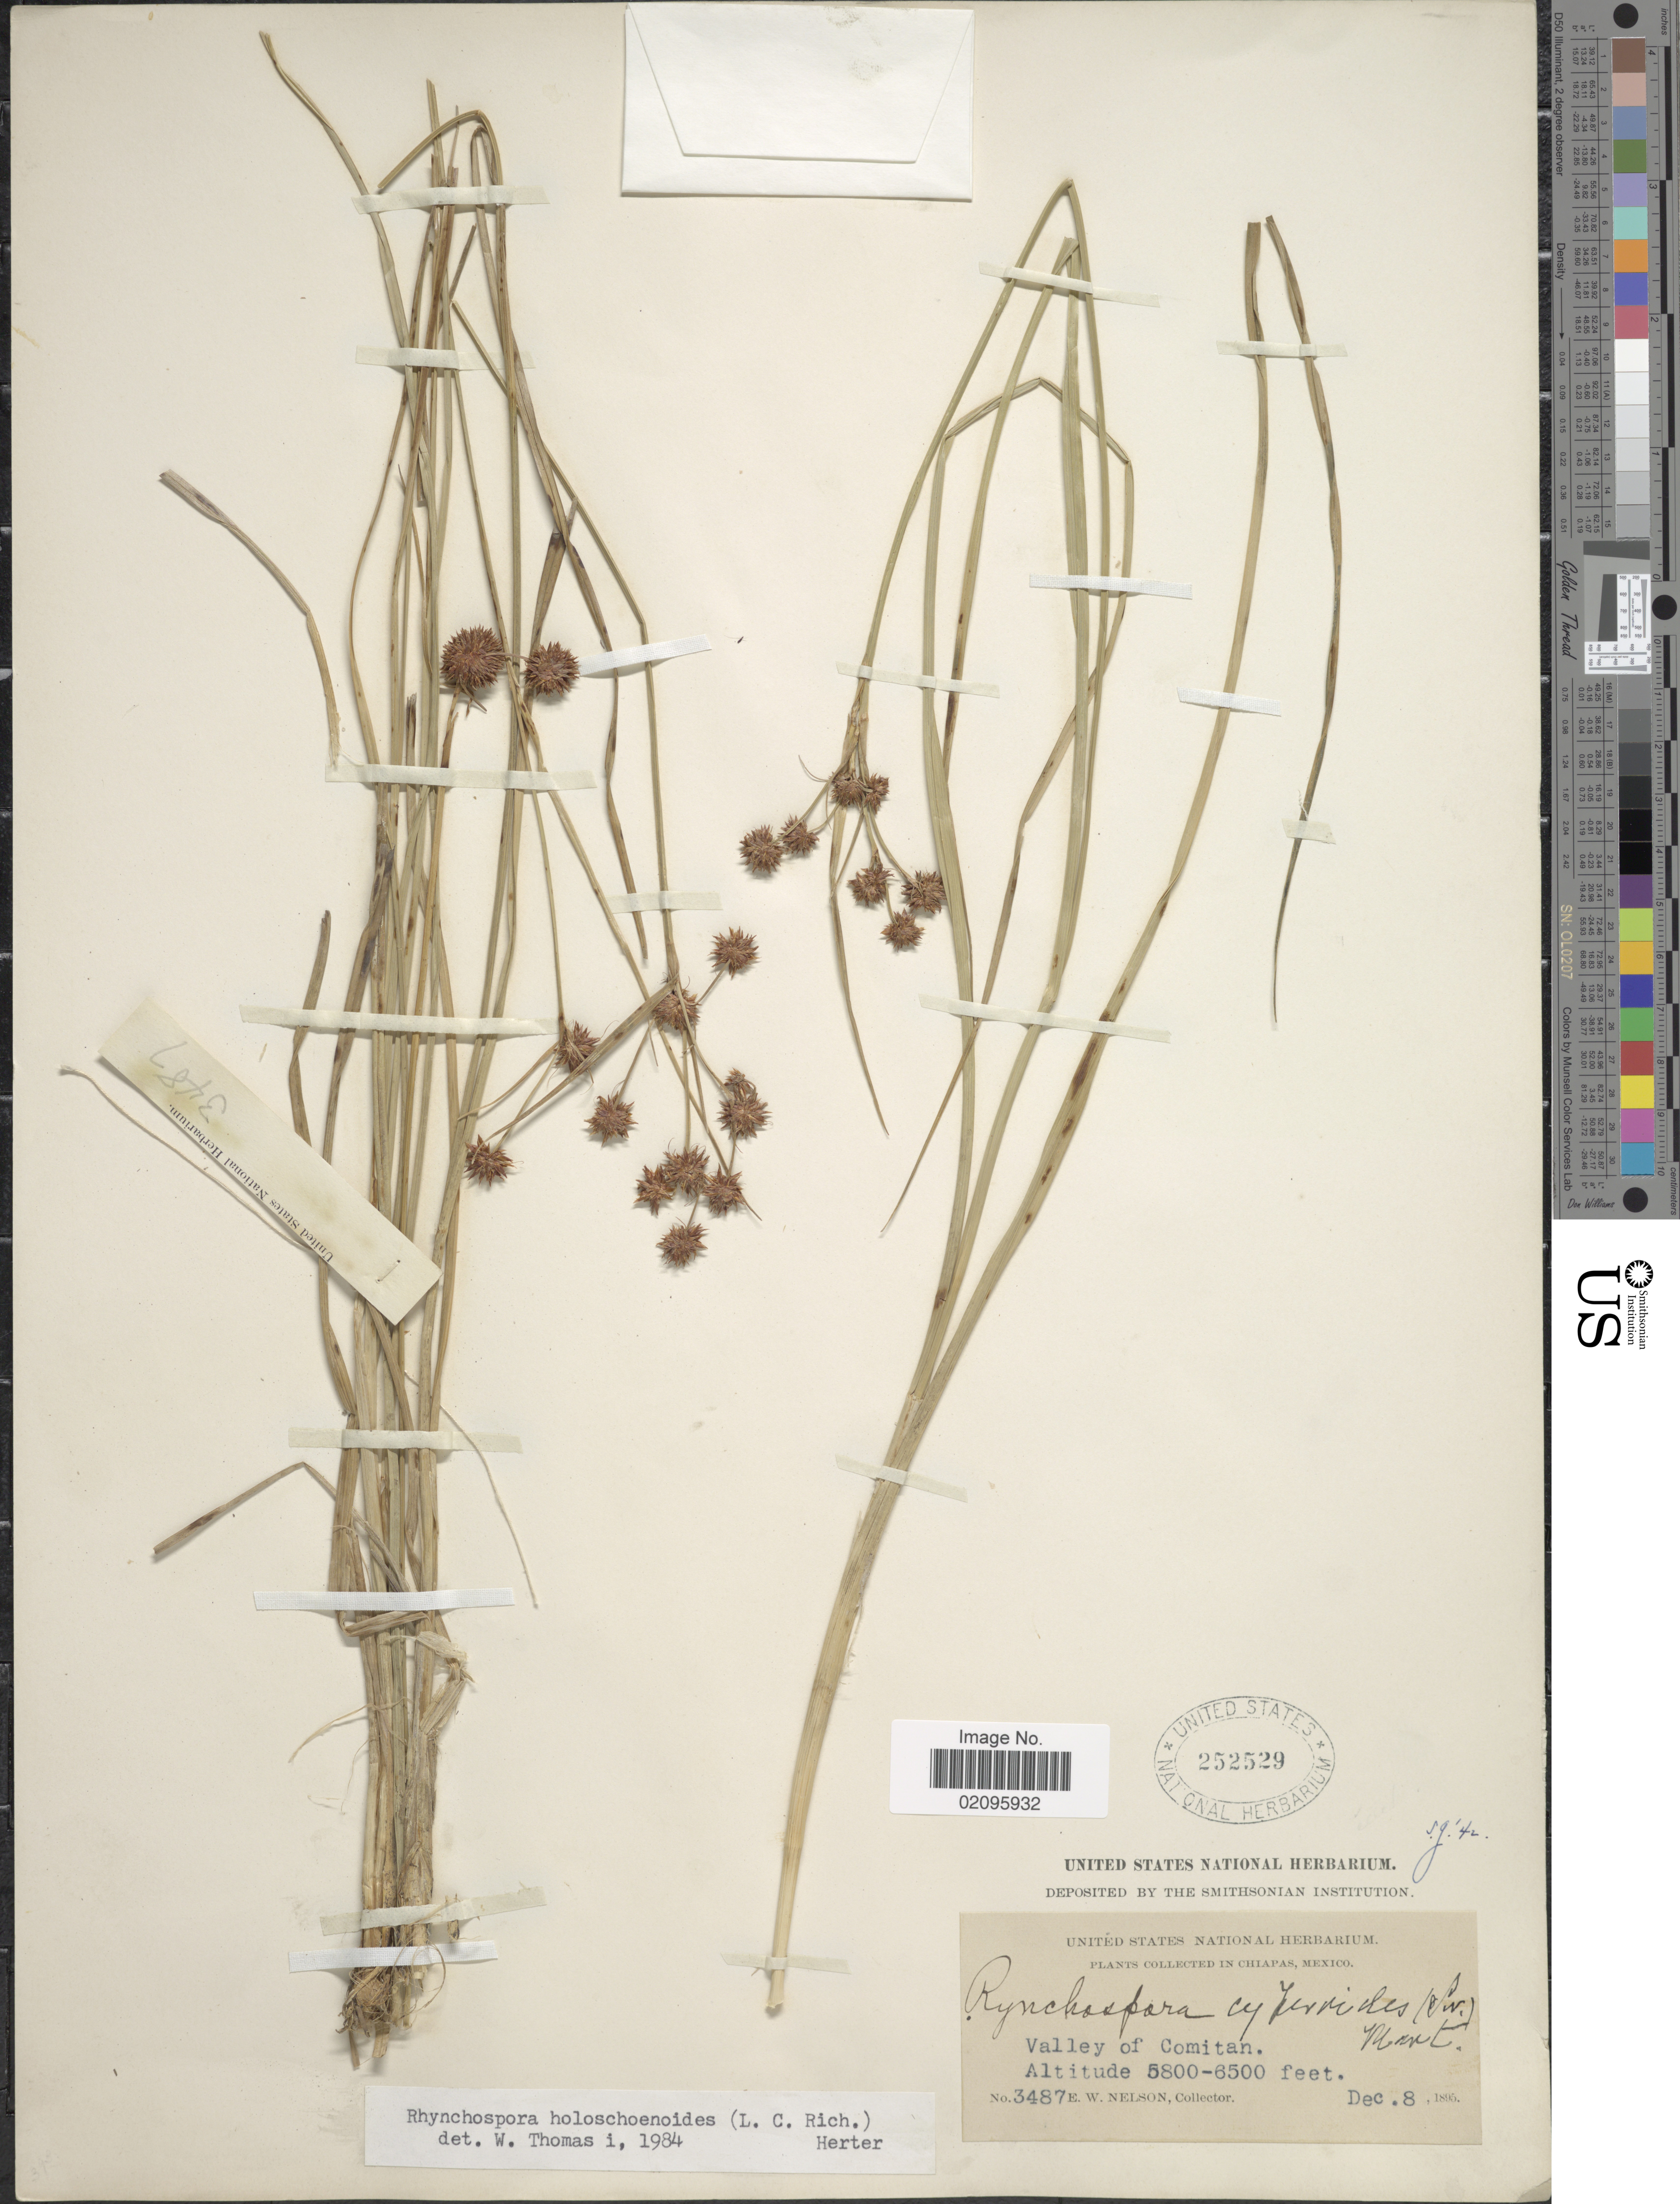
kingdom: Plantae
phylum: Tracheophyta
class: Liliopsida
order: Poales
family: Cyperaceae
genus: Rhynchospora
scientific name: Rhynchospora holoschoenoides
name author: (Rich.) Herter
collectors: E. W. Nelson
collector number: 3487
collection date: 1895-12-08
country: Mexico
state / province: Chiapas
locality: Valley of Comitan.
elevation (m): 1768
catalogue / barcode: US 252529